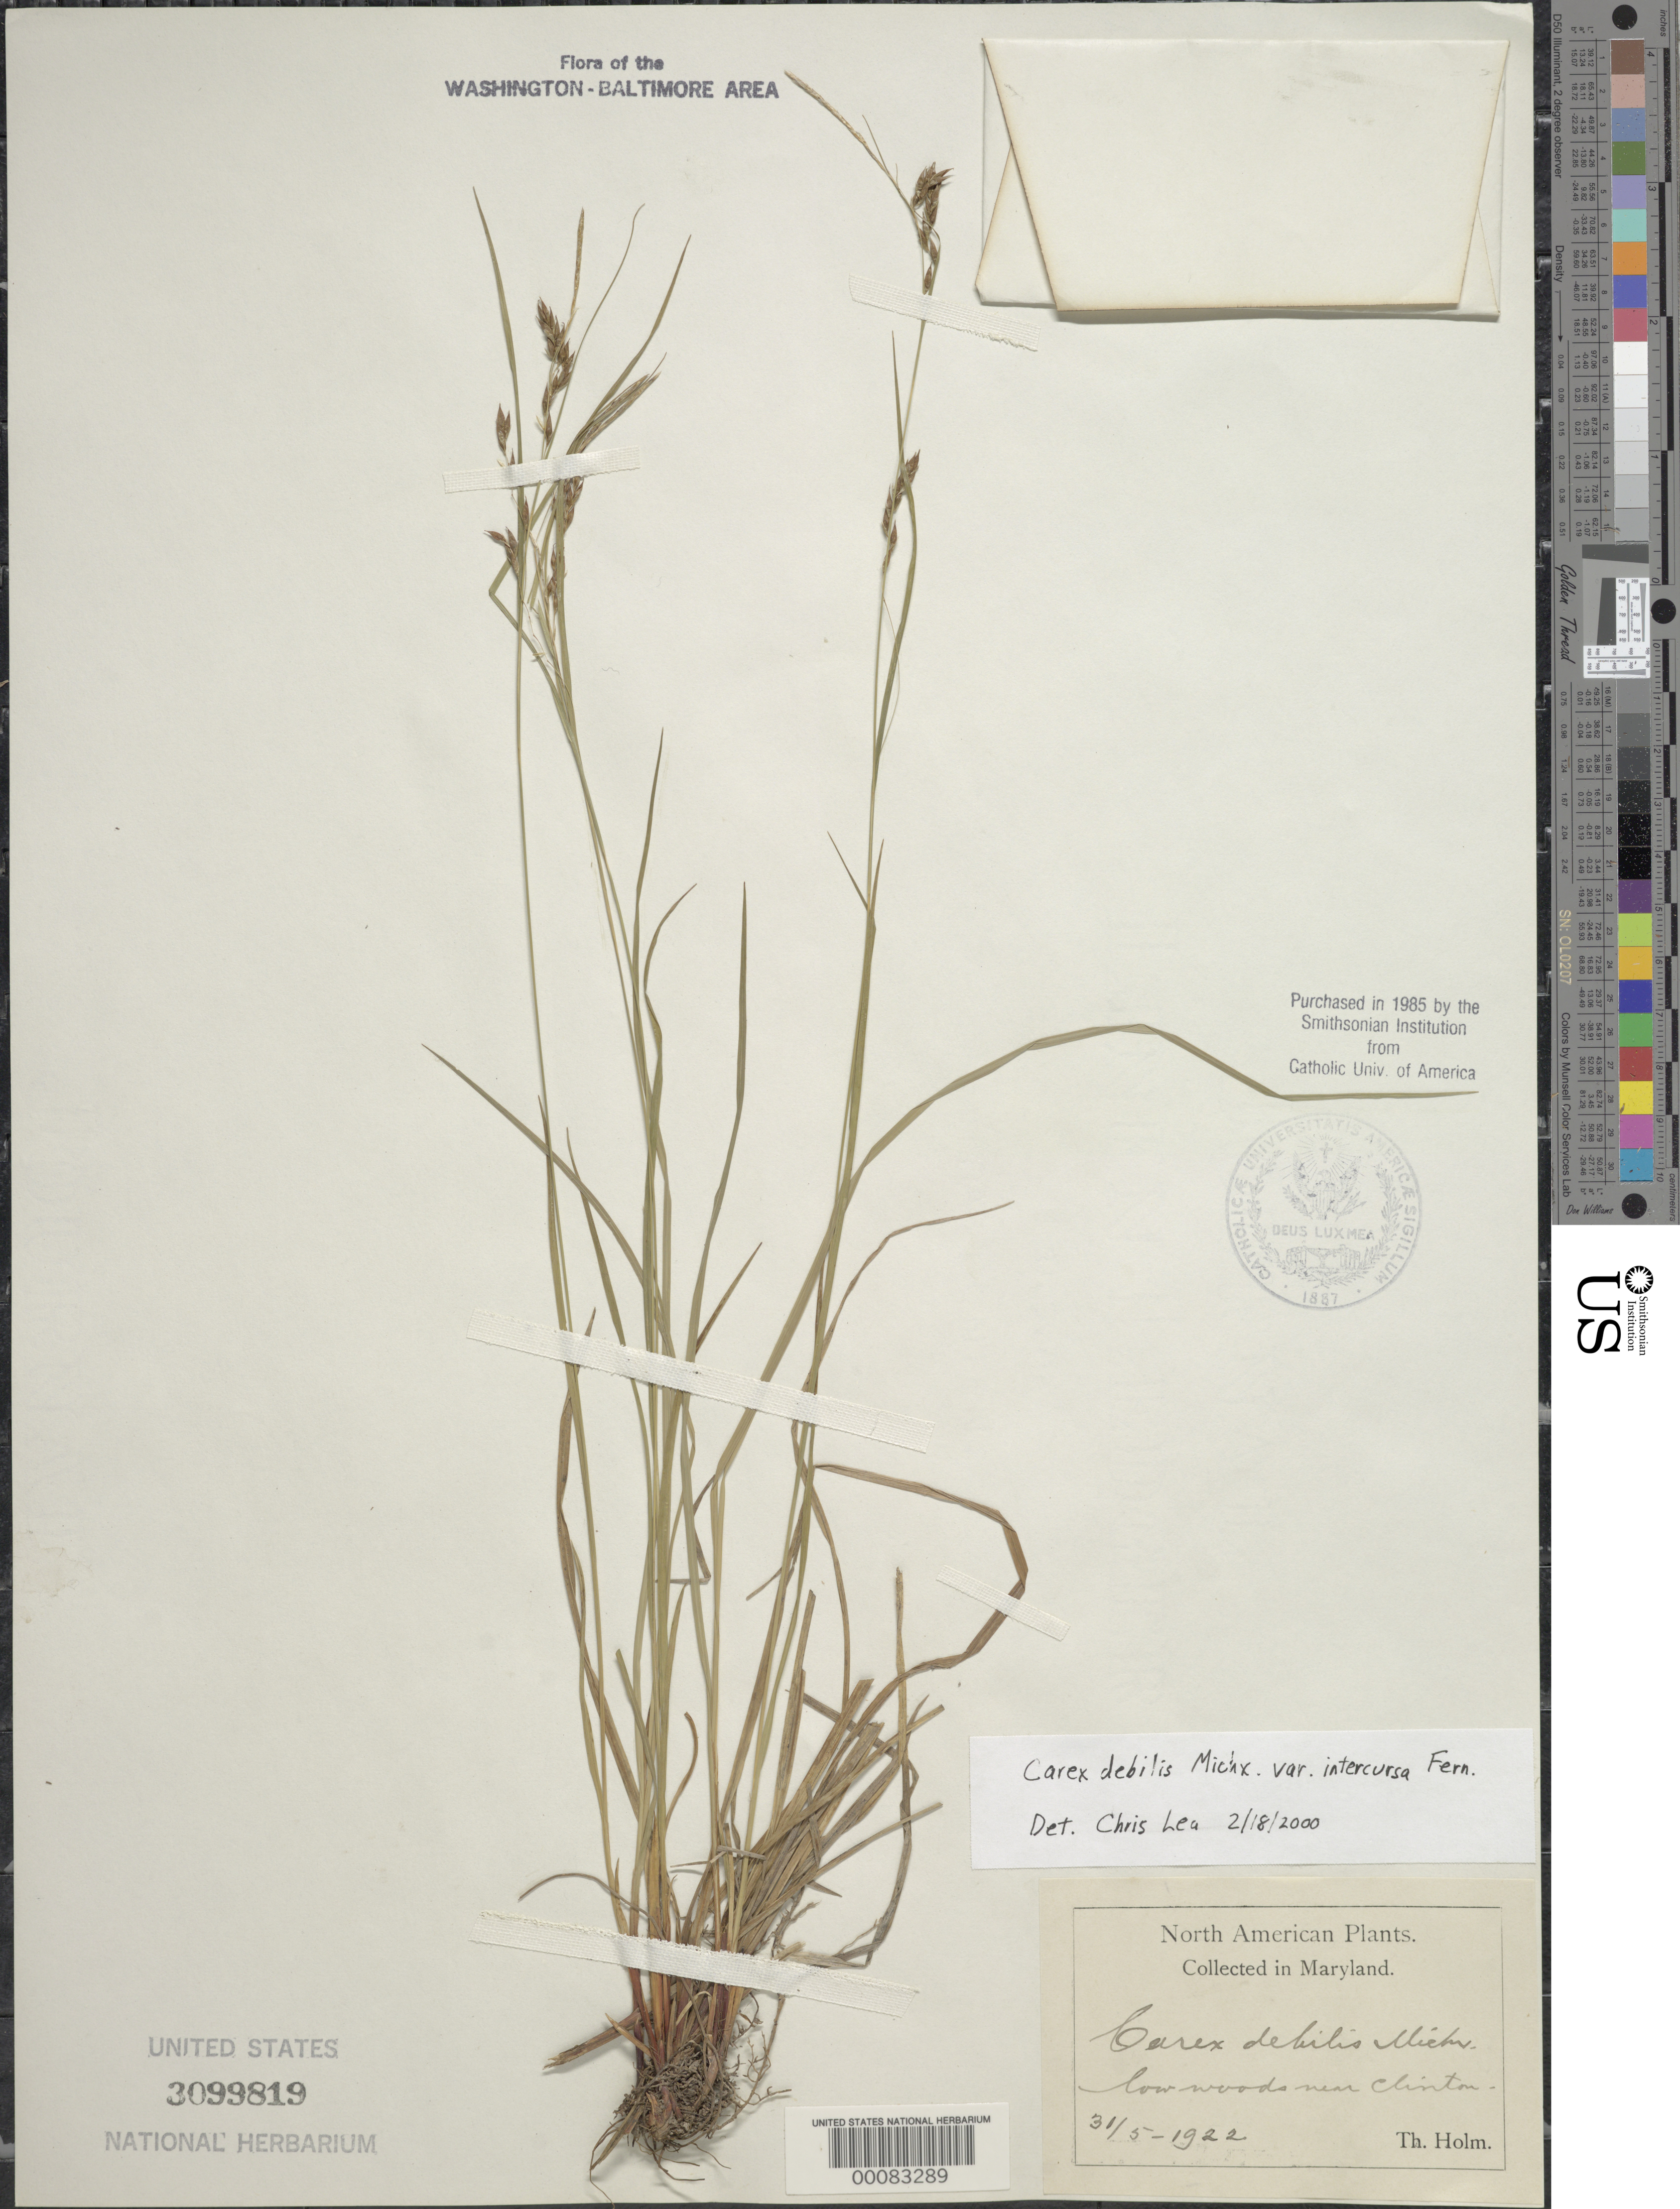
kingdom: Plantae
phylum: Tracheophyta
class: Liliopsida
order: Poales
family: Cyperaceae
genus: Carex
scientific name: Carex debilis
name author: Michx.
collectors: T. Holm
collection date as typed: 31 May 1922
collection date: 1922-05-31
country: United States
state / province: Maryland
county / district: Prince George's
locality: Near Clinton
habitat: Low woods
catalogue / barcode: US 3099819